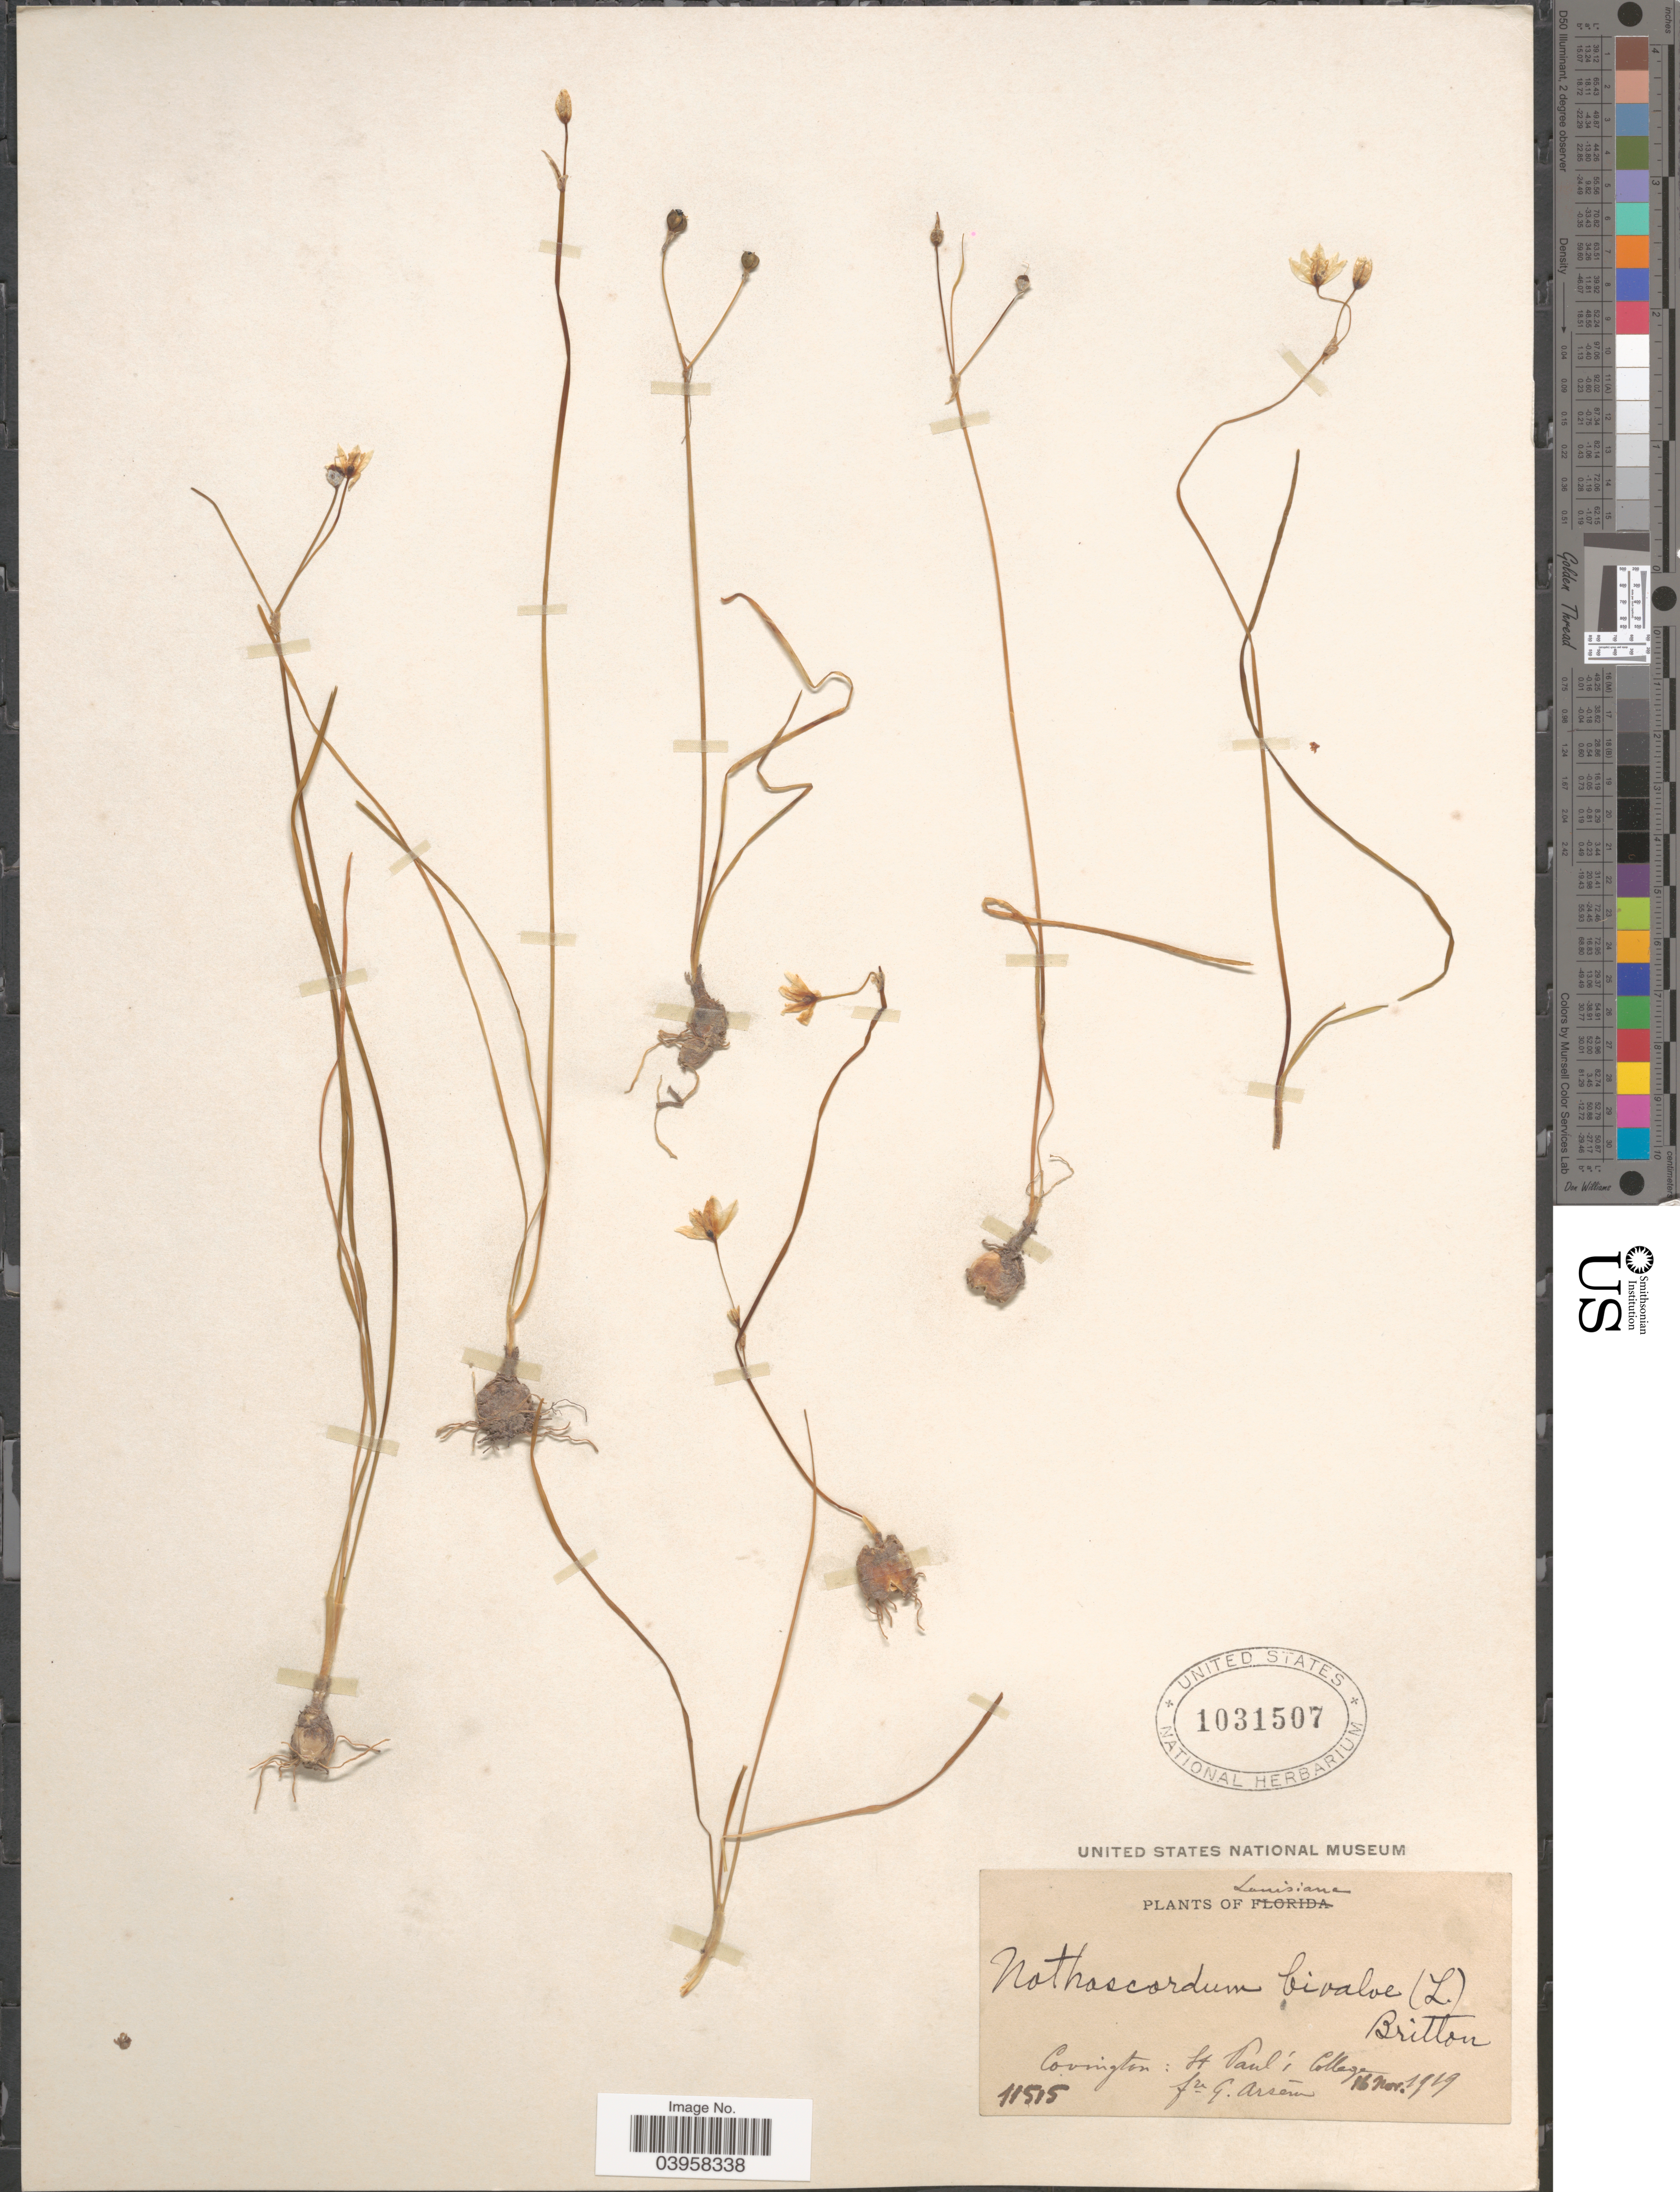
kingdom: Plantae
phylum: Tracheophyta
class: Liliopsida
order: Asparagales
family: Amaryllidaceae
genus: Nothoscordum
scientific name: Nothoscordum bivalve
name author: (L.) Britton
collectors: Bro. G. Arsène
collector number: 11515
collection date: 1919-11-16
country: United States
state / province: Louisiana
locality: Covington: St Paul; College.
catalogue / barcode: US 1031507